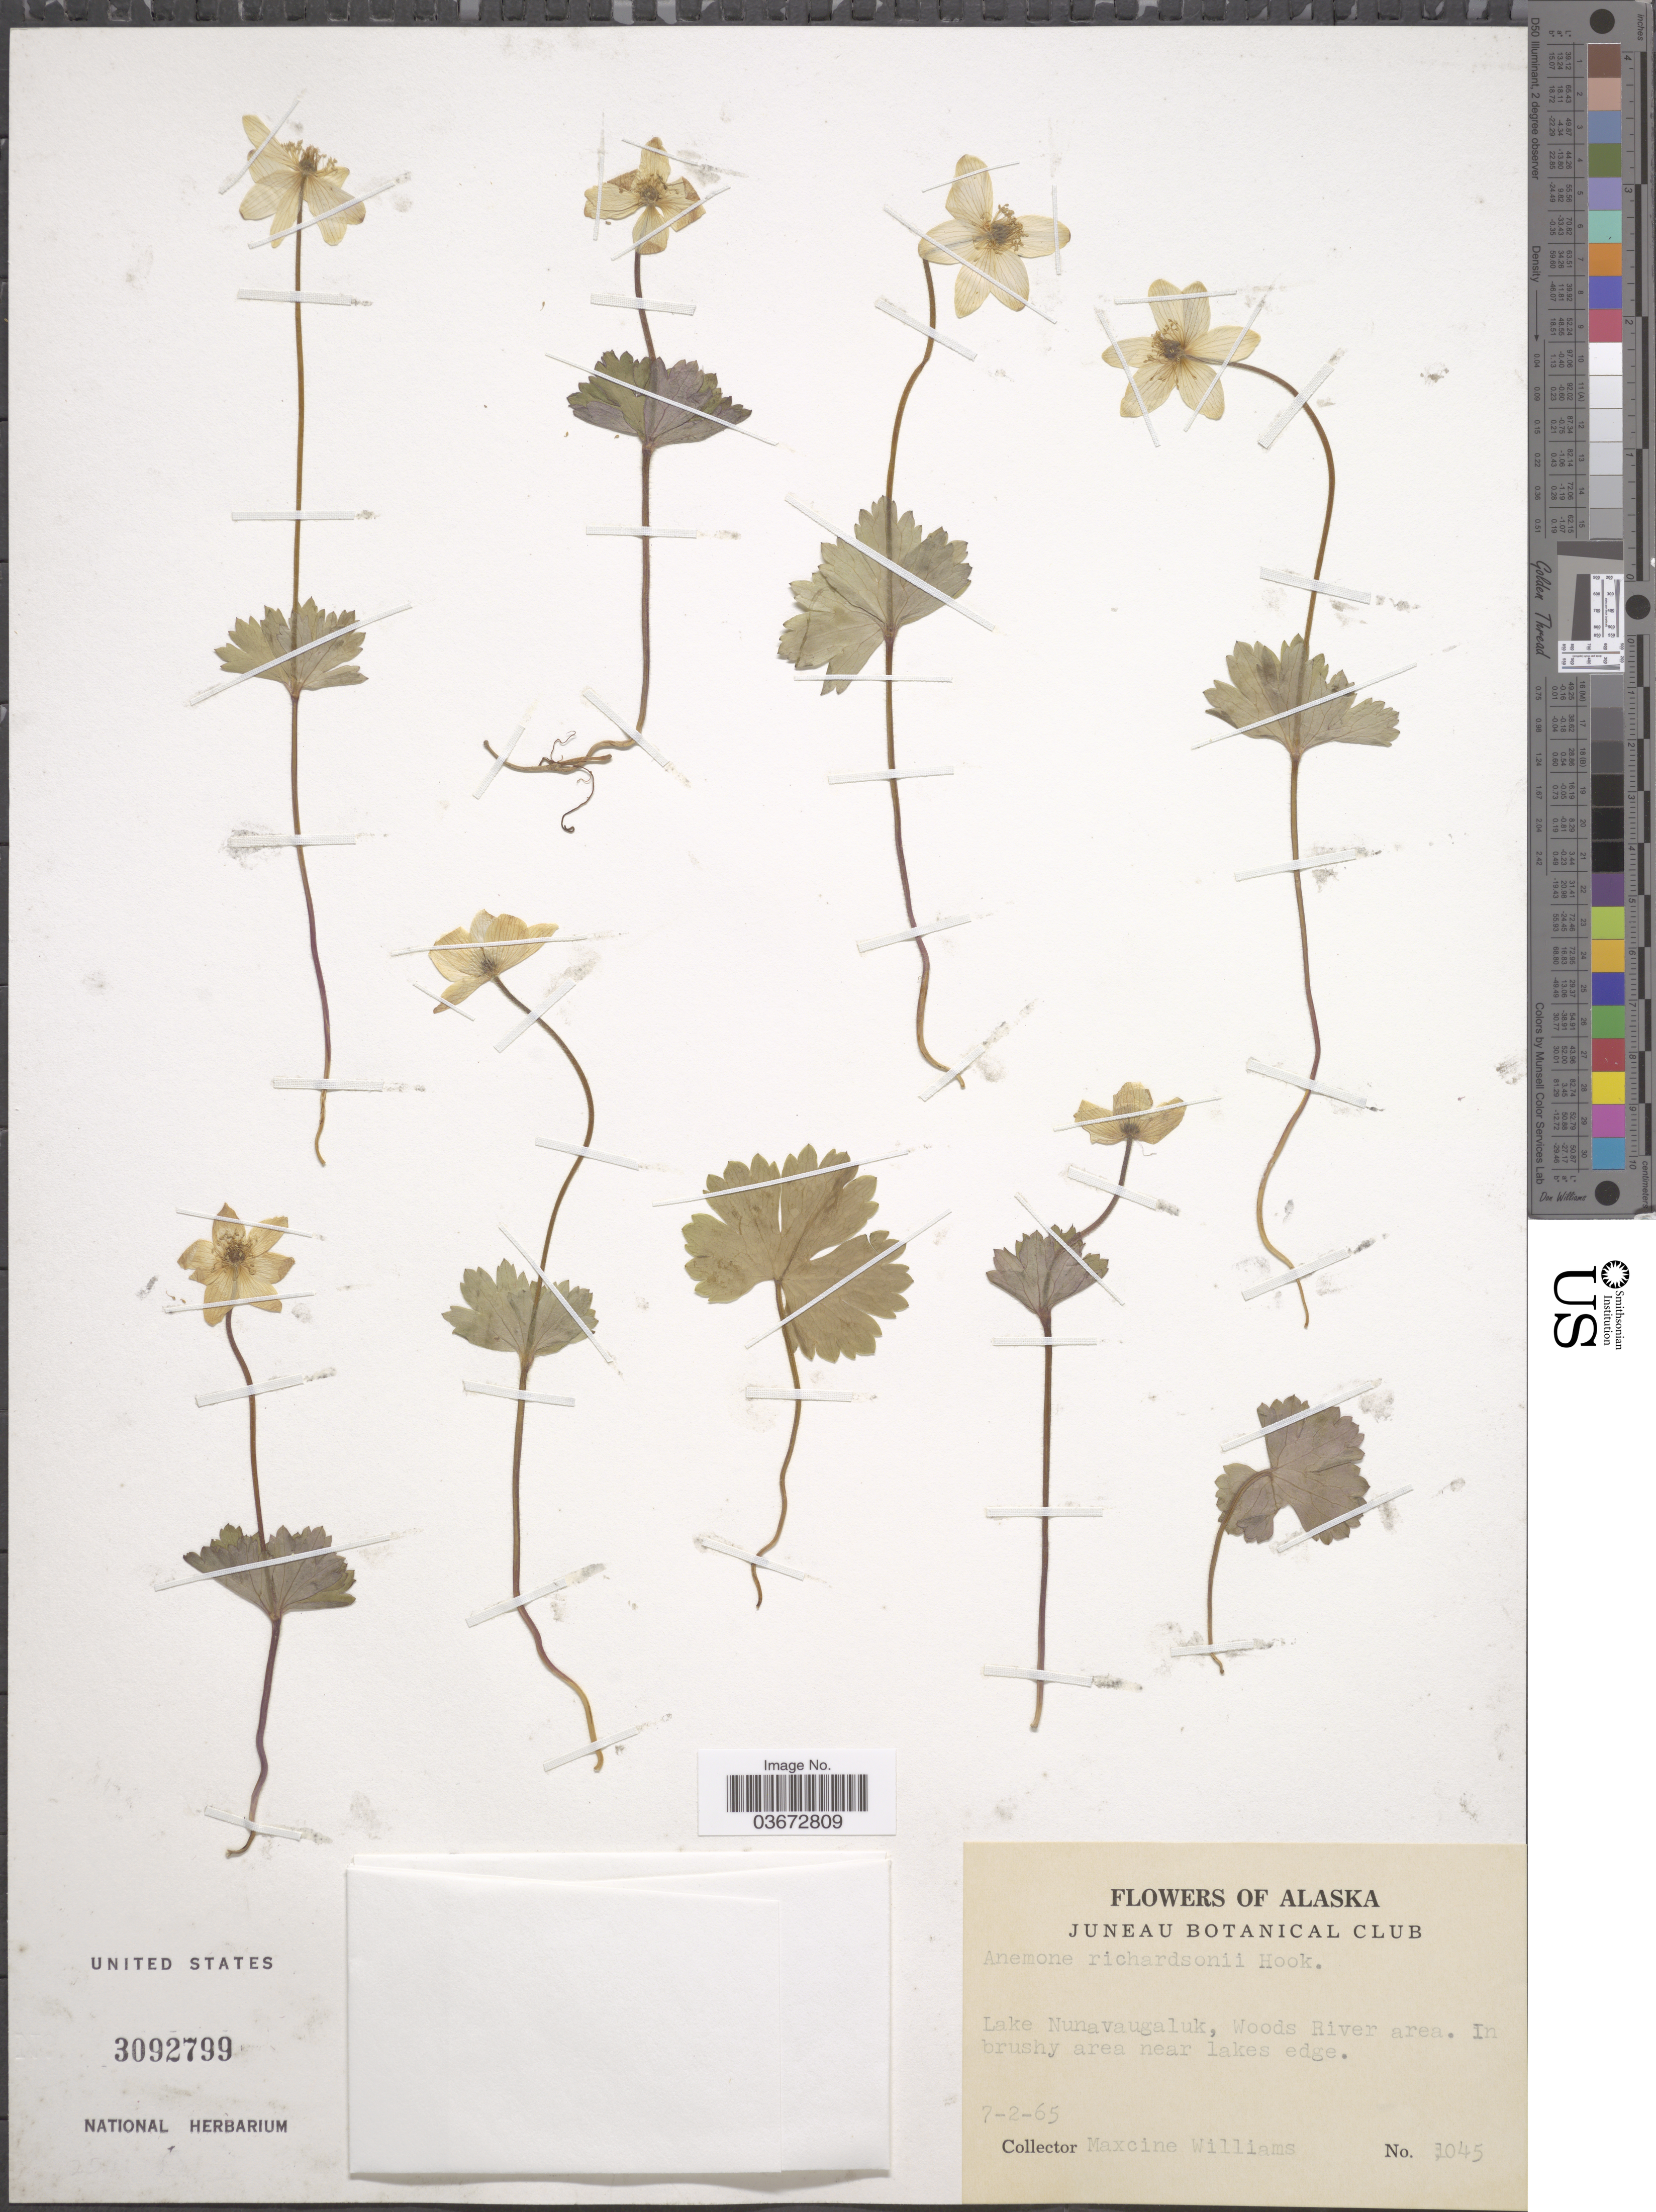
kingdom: Plantae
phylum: Tracheophyta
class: Magnoliopsida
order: Ranunculales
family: Ranunculaceae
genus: Anemone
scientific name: Anemone richardsonii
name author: Hook.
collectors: M. Williams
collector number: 1045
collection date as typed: Transcribed d/m/y: 2/7/65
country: United States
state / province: Alaska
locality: Lake Nunavaugaluk, Woods River area. In brushy area near lakes edge.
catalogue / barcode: US 3092799